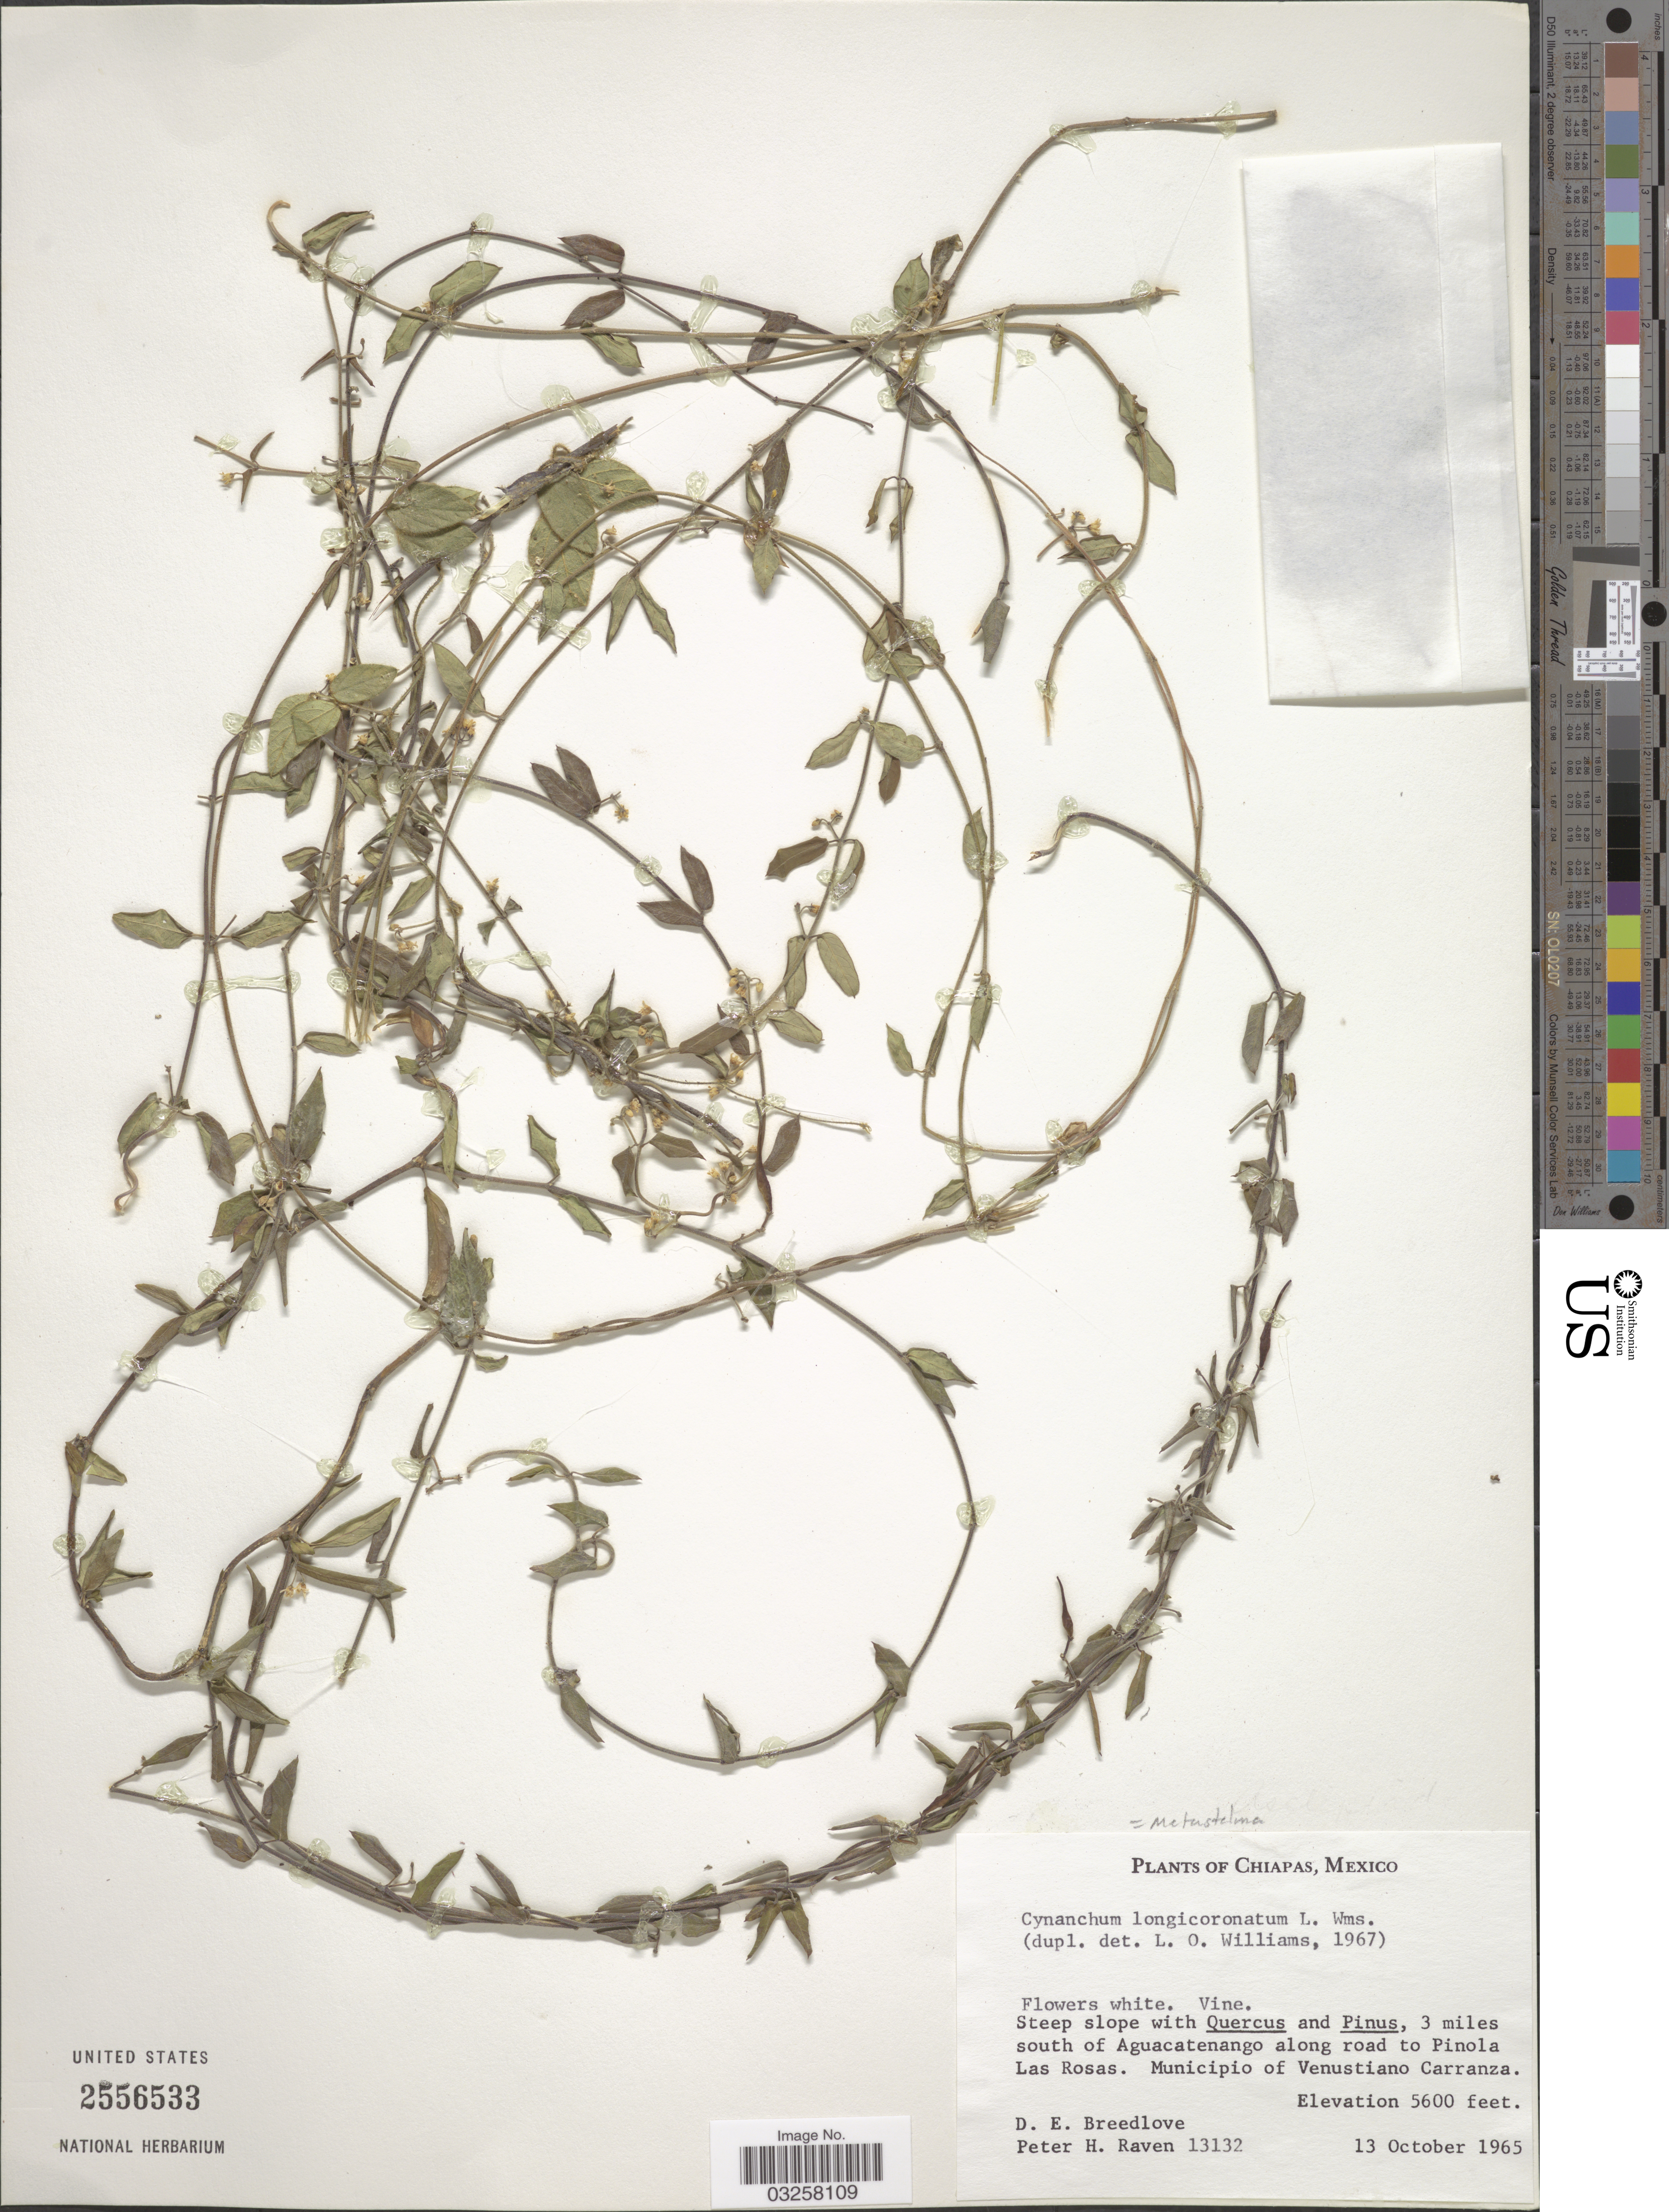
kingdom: Plantae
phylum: Tracheophyta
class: Magnoliopsida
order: Gentianales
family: Apocynaceae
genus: Metastelma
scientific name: Metastelma longicoronatum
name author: (L.O. Williams) Liede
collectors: D. E. Breedlove & P. Raven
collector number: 13132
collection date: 1965-10-13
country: Mexico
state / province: Chiapas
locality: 3 miles south of Aguacatenango along road to Pinola Las Rosas. Municipio of Venustiano Carranza.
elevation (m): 1707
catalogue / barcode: US 2556533